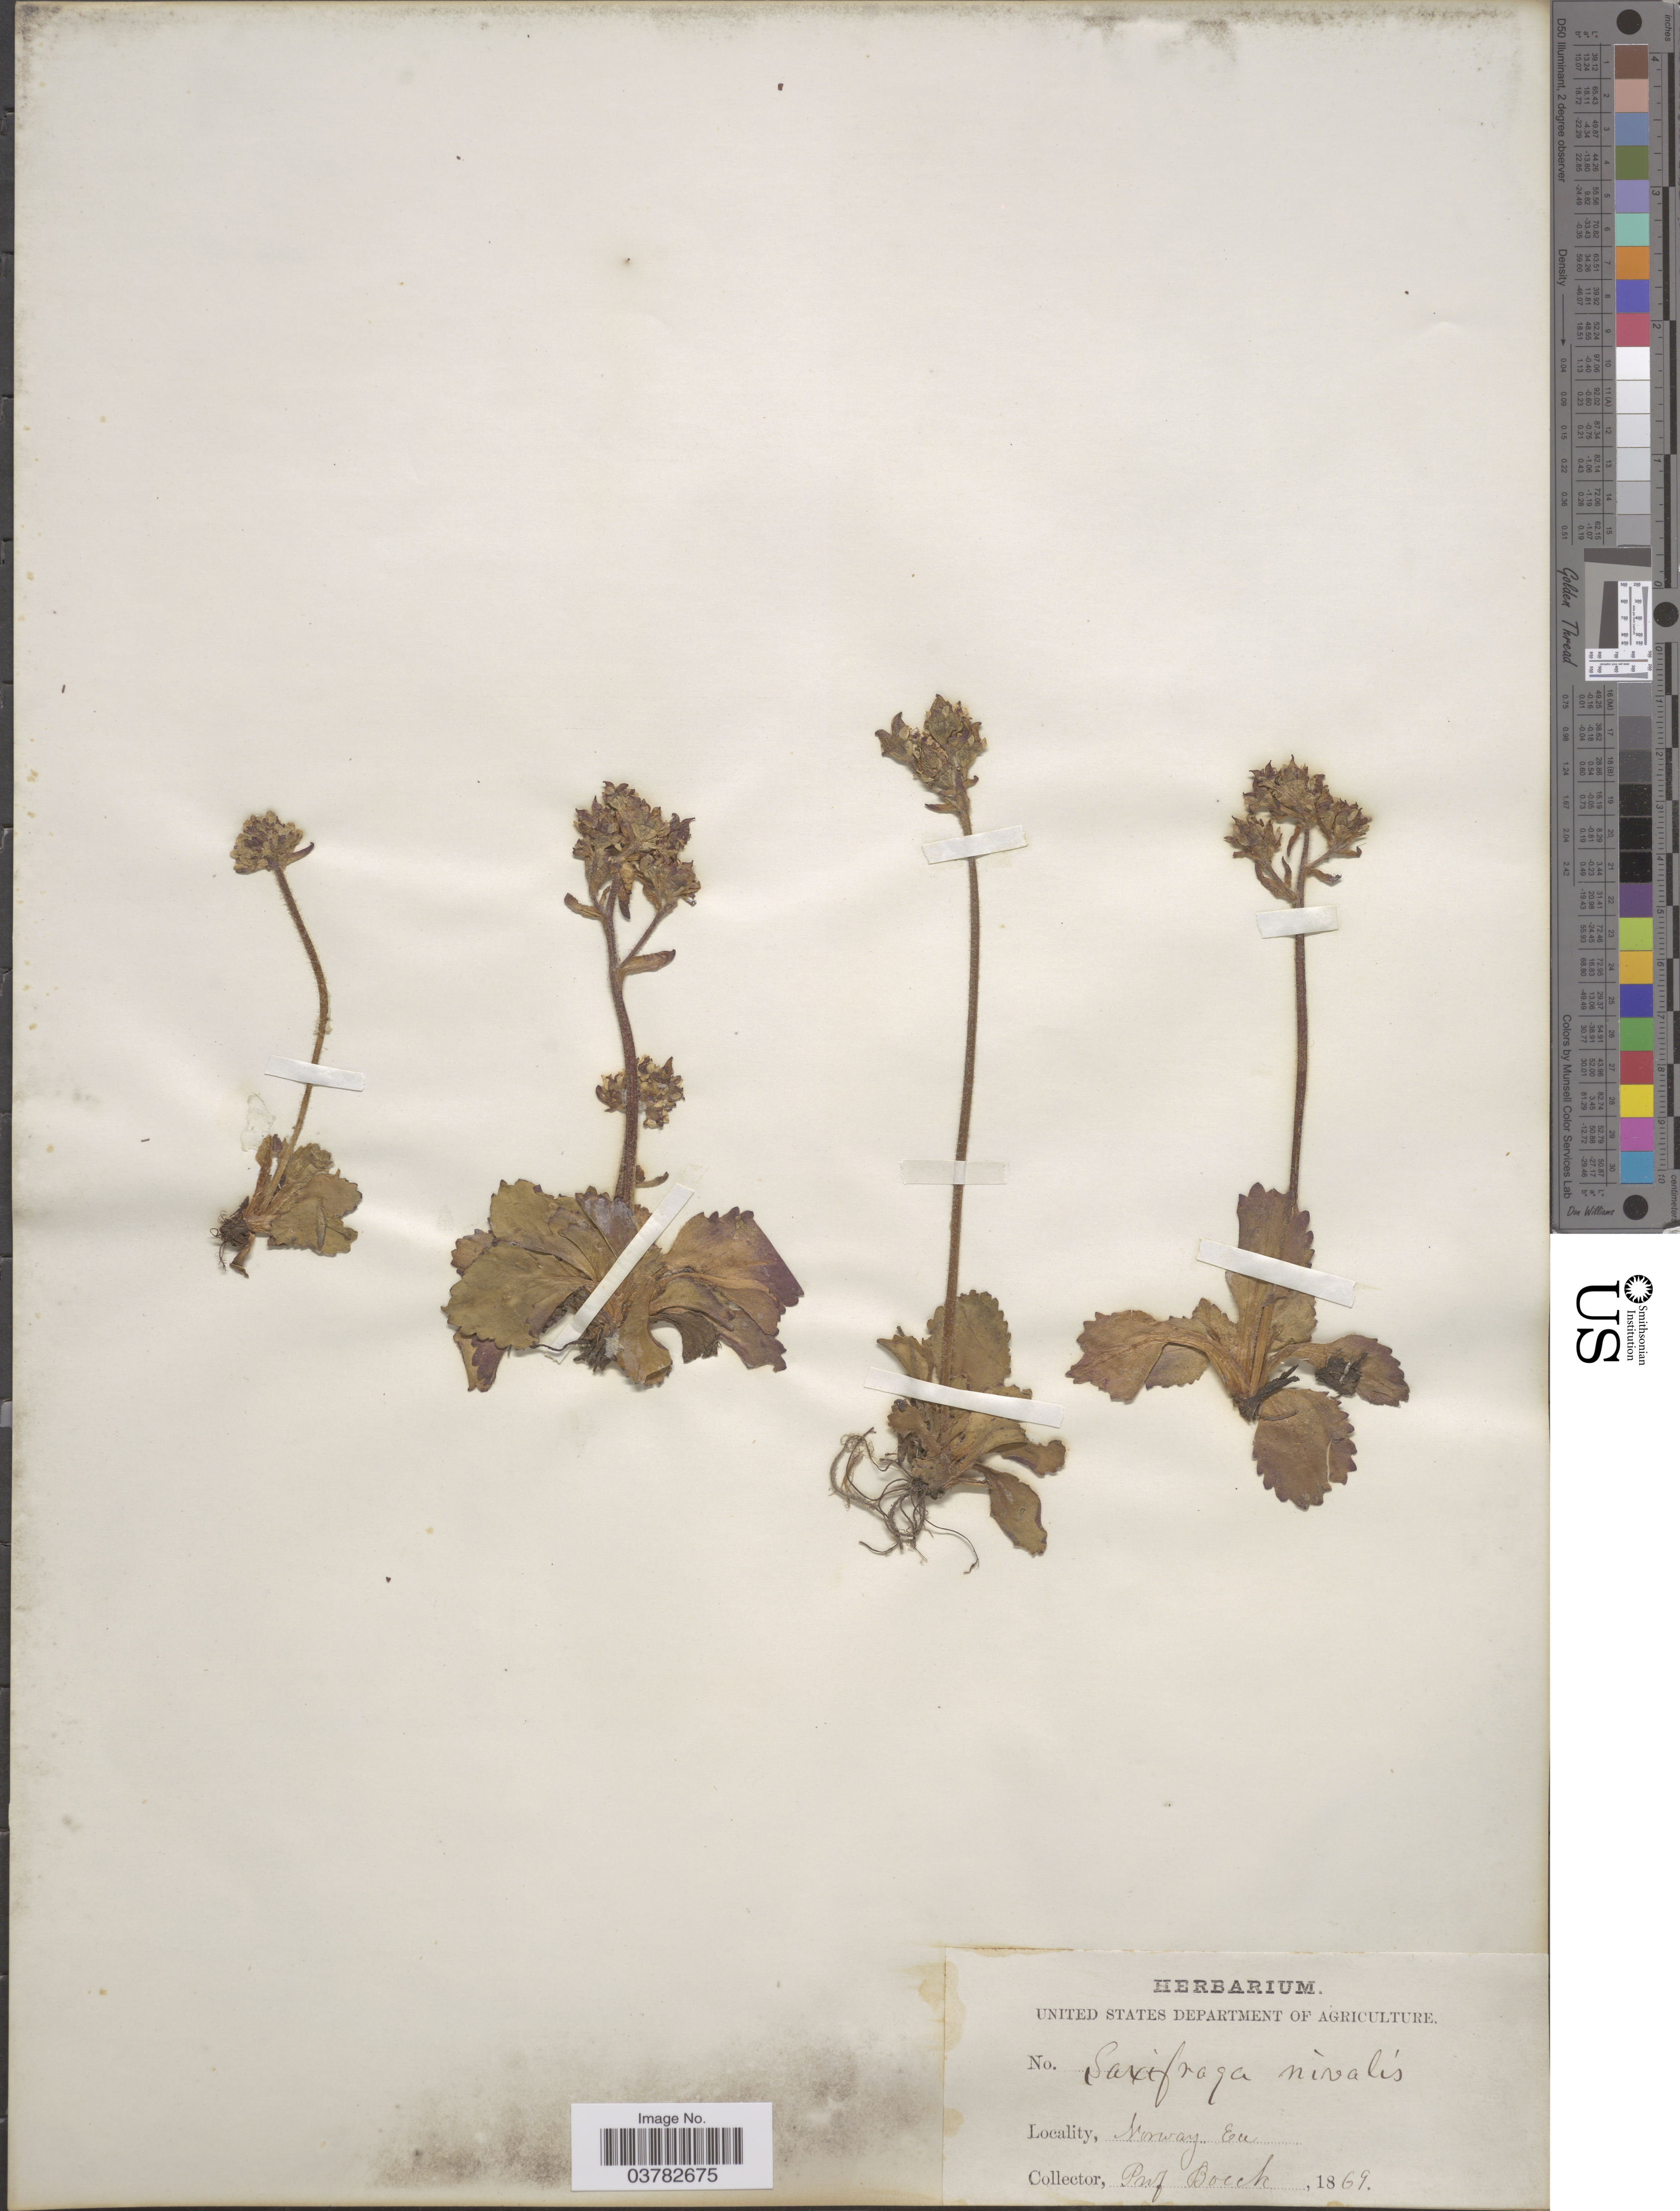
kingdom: Plantae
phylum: Tracheophyta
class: Magnoliopsida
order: Saxifragales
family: Saxifragaceae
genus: Micranthes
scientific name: Micranthes nivalis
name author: (L.) Small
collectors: Prof. Boeck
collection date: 1869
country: Norway